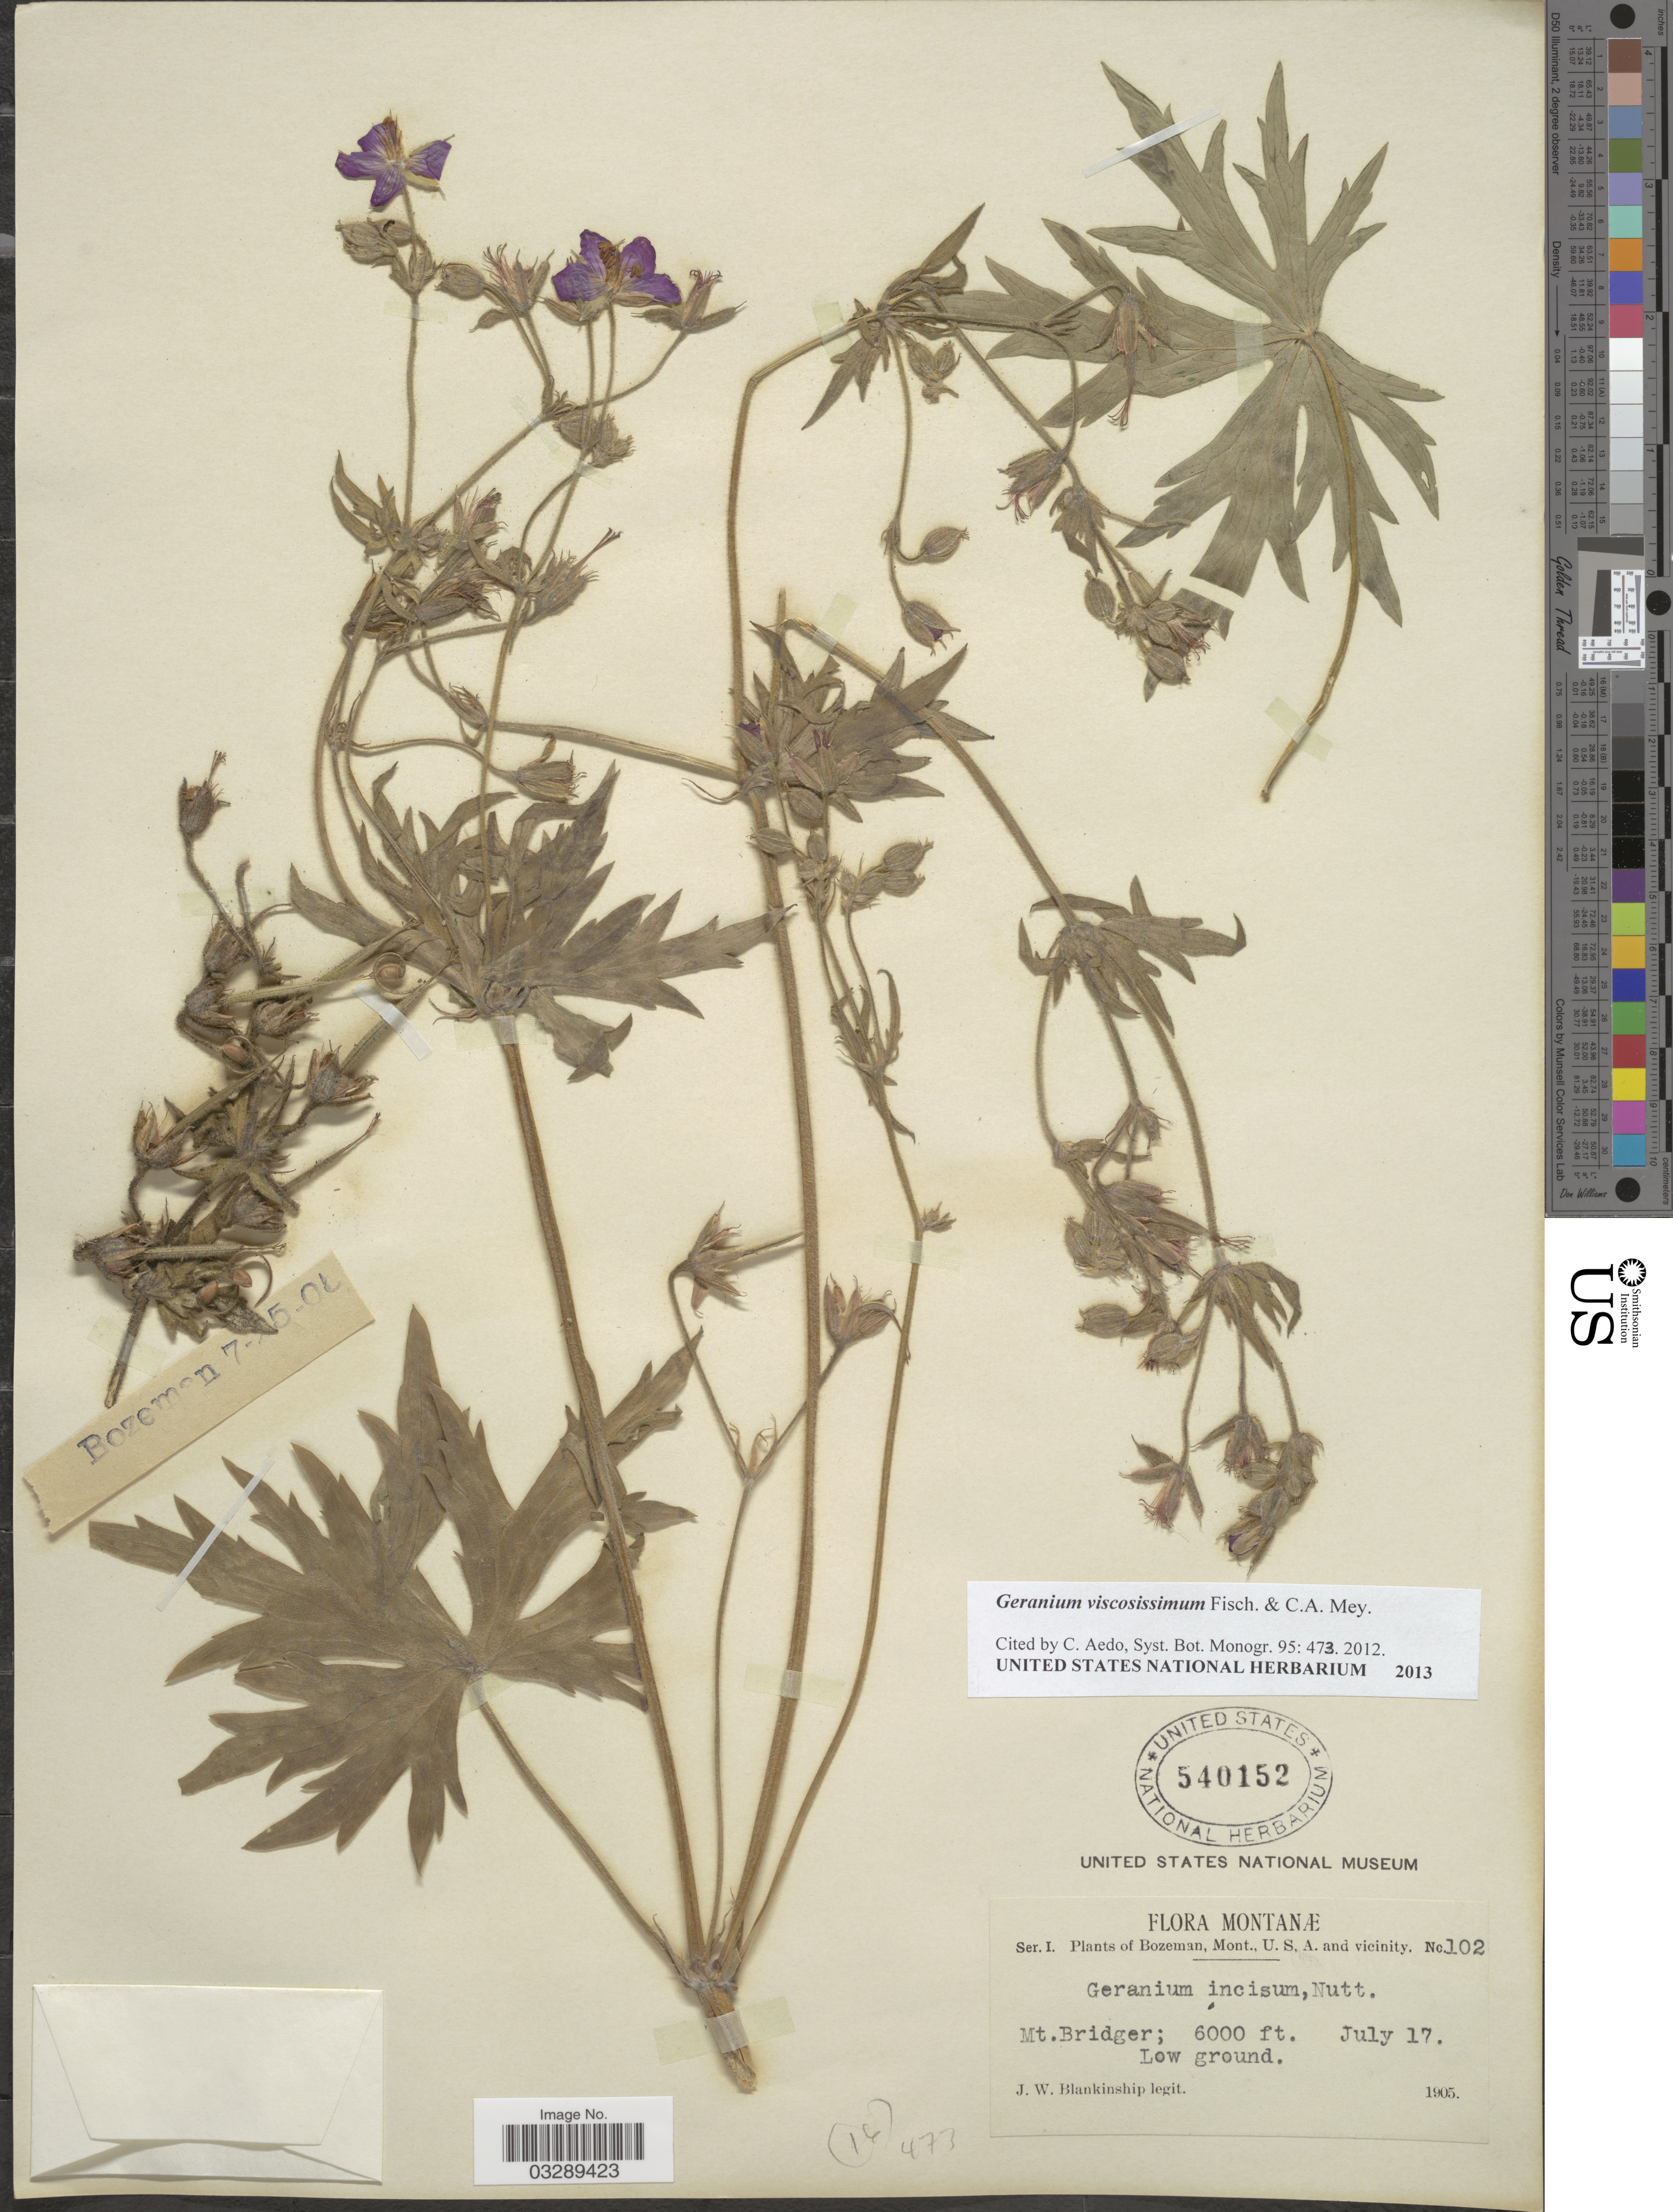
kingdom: Plantae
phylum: Tracheophyta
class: Magnoliopsida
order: Geraniales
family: Geraniaceae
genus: Geranium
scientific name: Geranium viscosissimum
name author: Fisch. & C.A. Mey.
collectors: J. W. Blankinship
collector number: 102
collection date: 1905-07-17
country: United States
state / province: Montana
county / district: Gallatin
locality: Bozeman, Mont., U.S.A. and vicinity. Mt. Bridger.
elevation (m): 1829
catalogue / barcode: US 540152